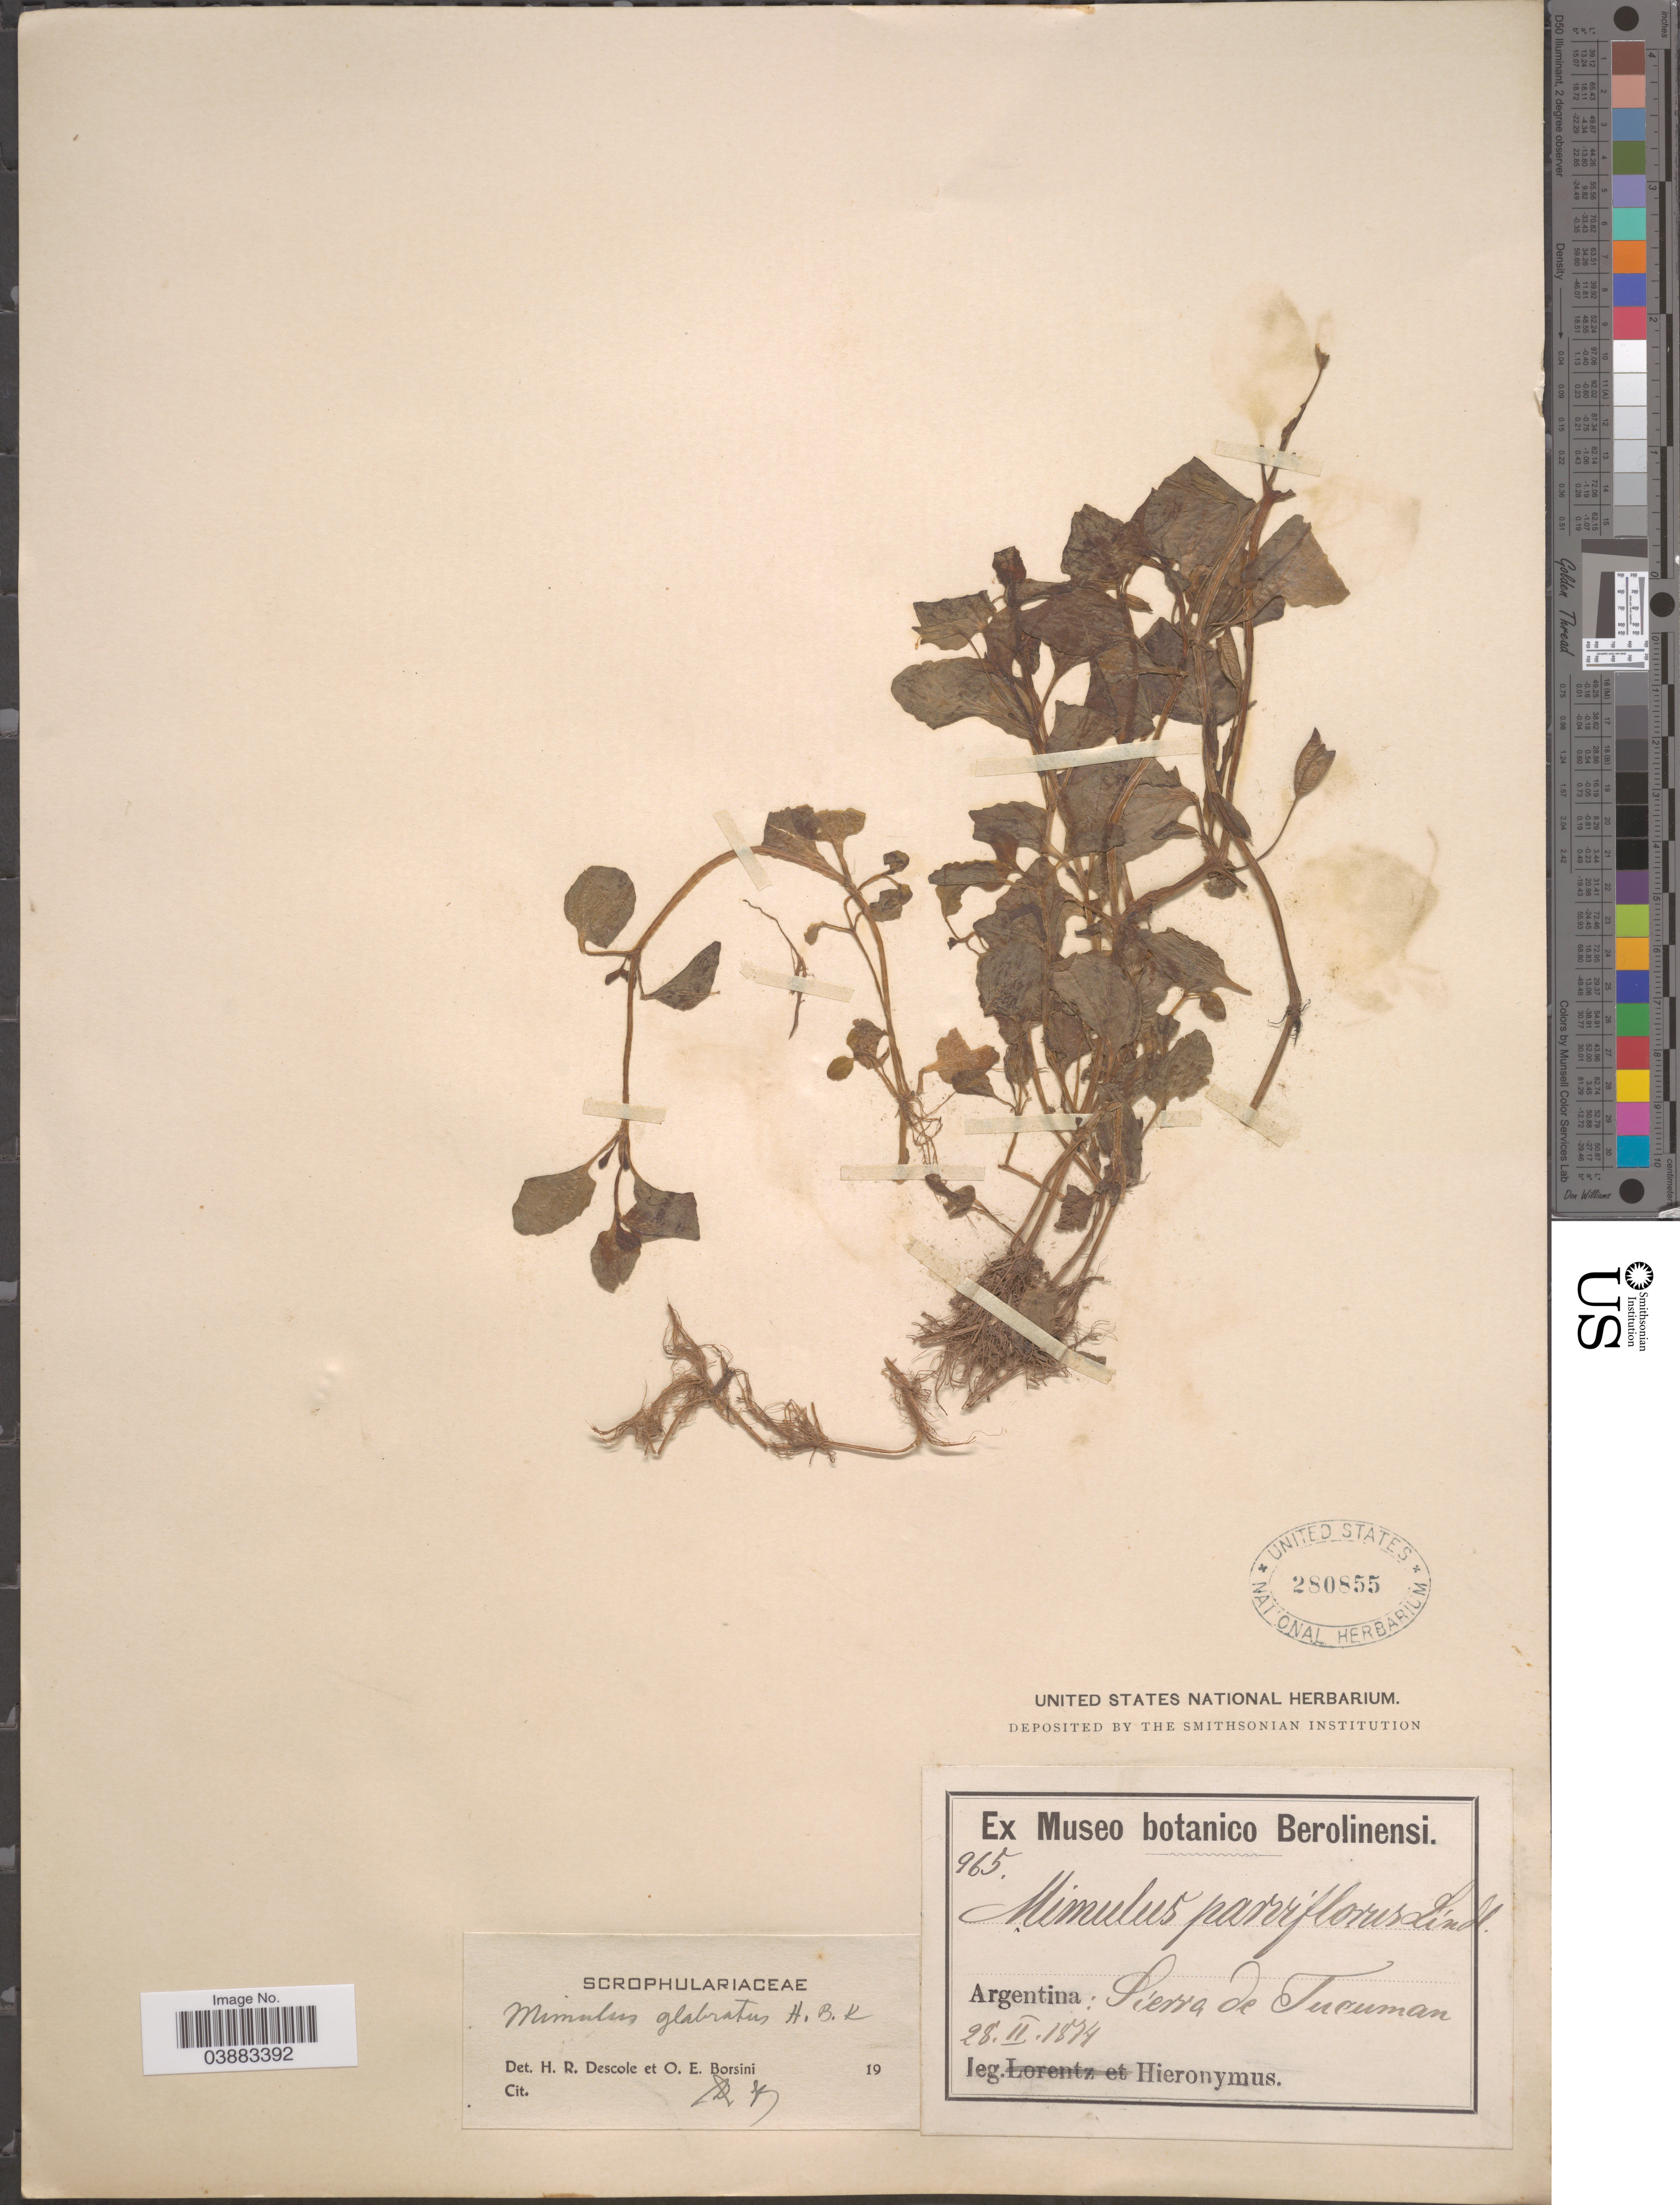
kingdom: Plantae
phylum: Tracheophyta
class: Magnoliopsida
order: Lamiales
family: Phrymaceae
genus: Mimulus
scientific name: Mimulus glabratus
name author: Kunth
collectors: -. Hieronymus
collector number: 965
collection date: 1874-02-28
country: Argentina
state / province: Tucuman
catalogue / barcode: US 280855